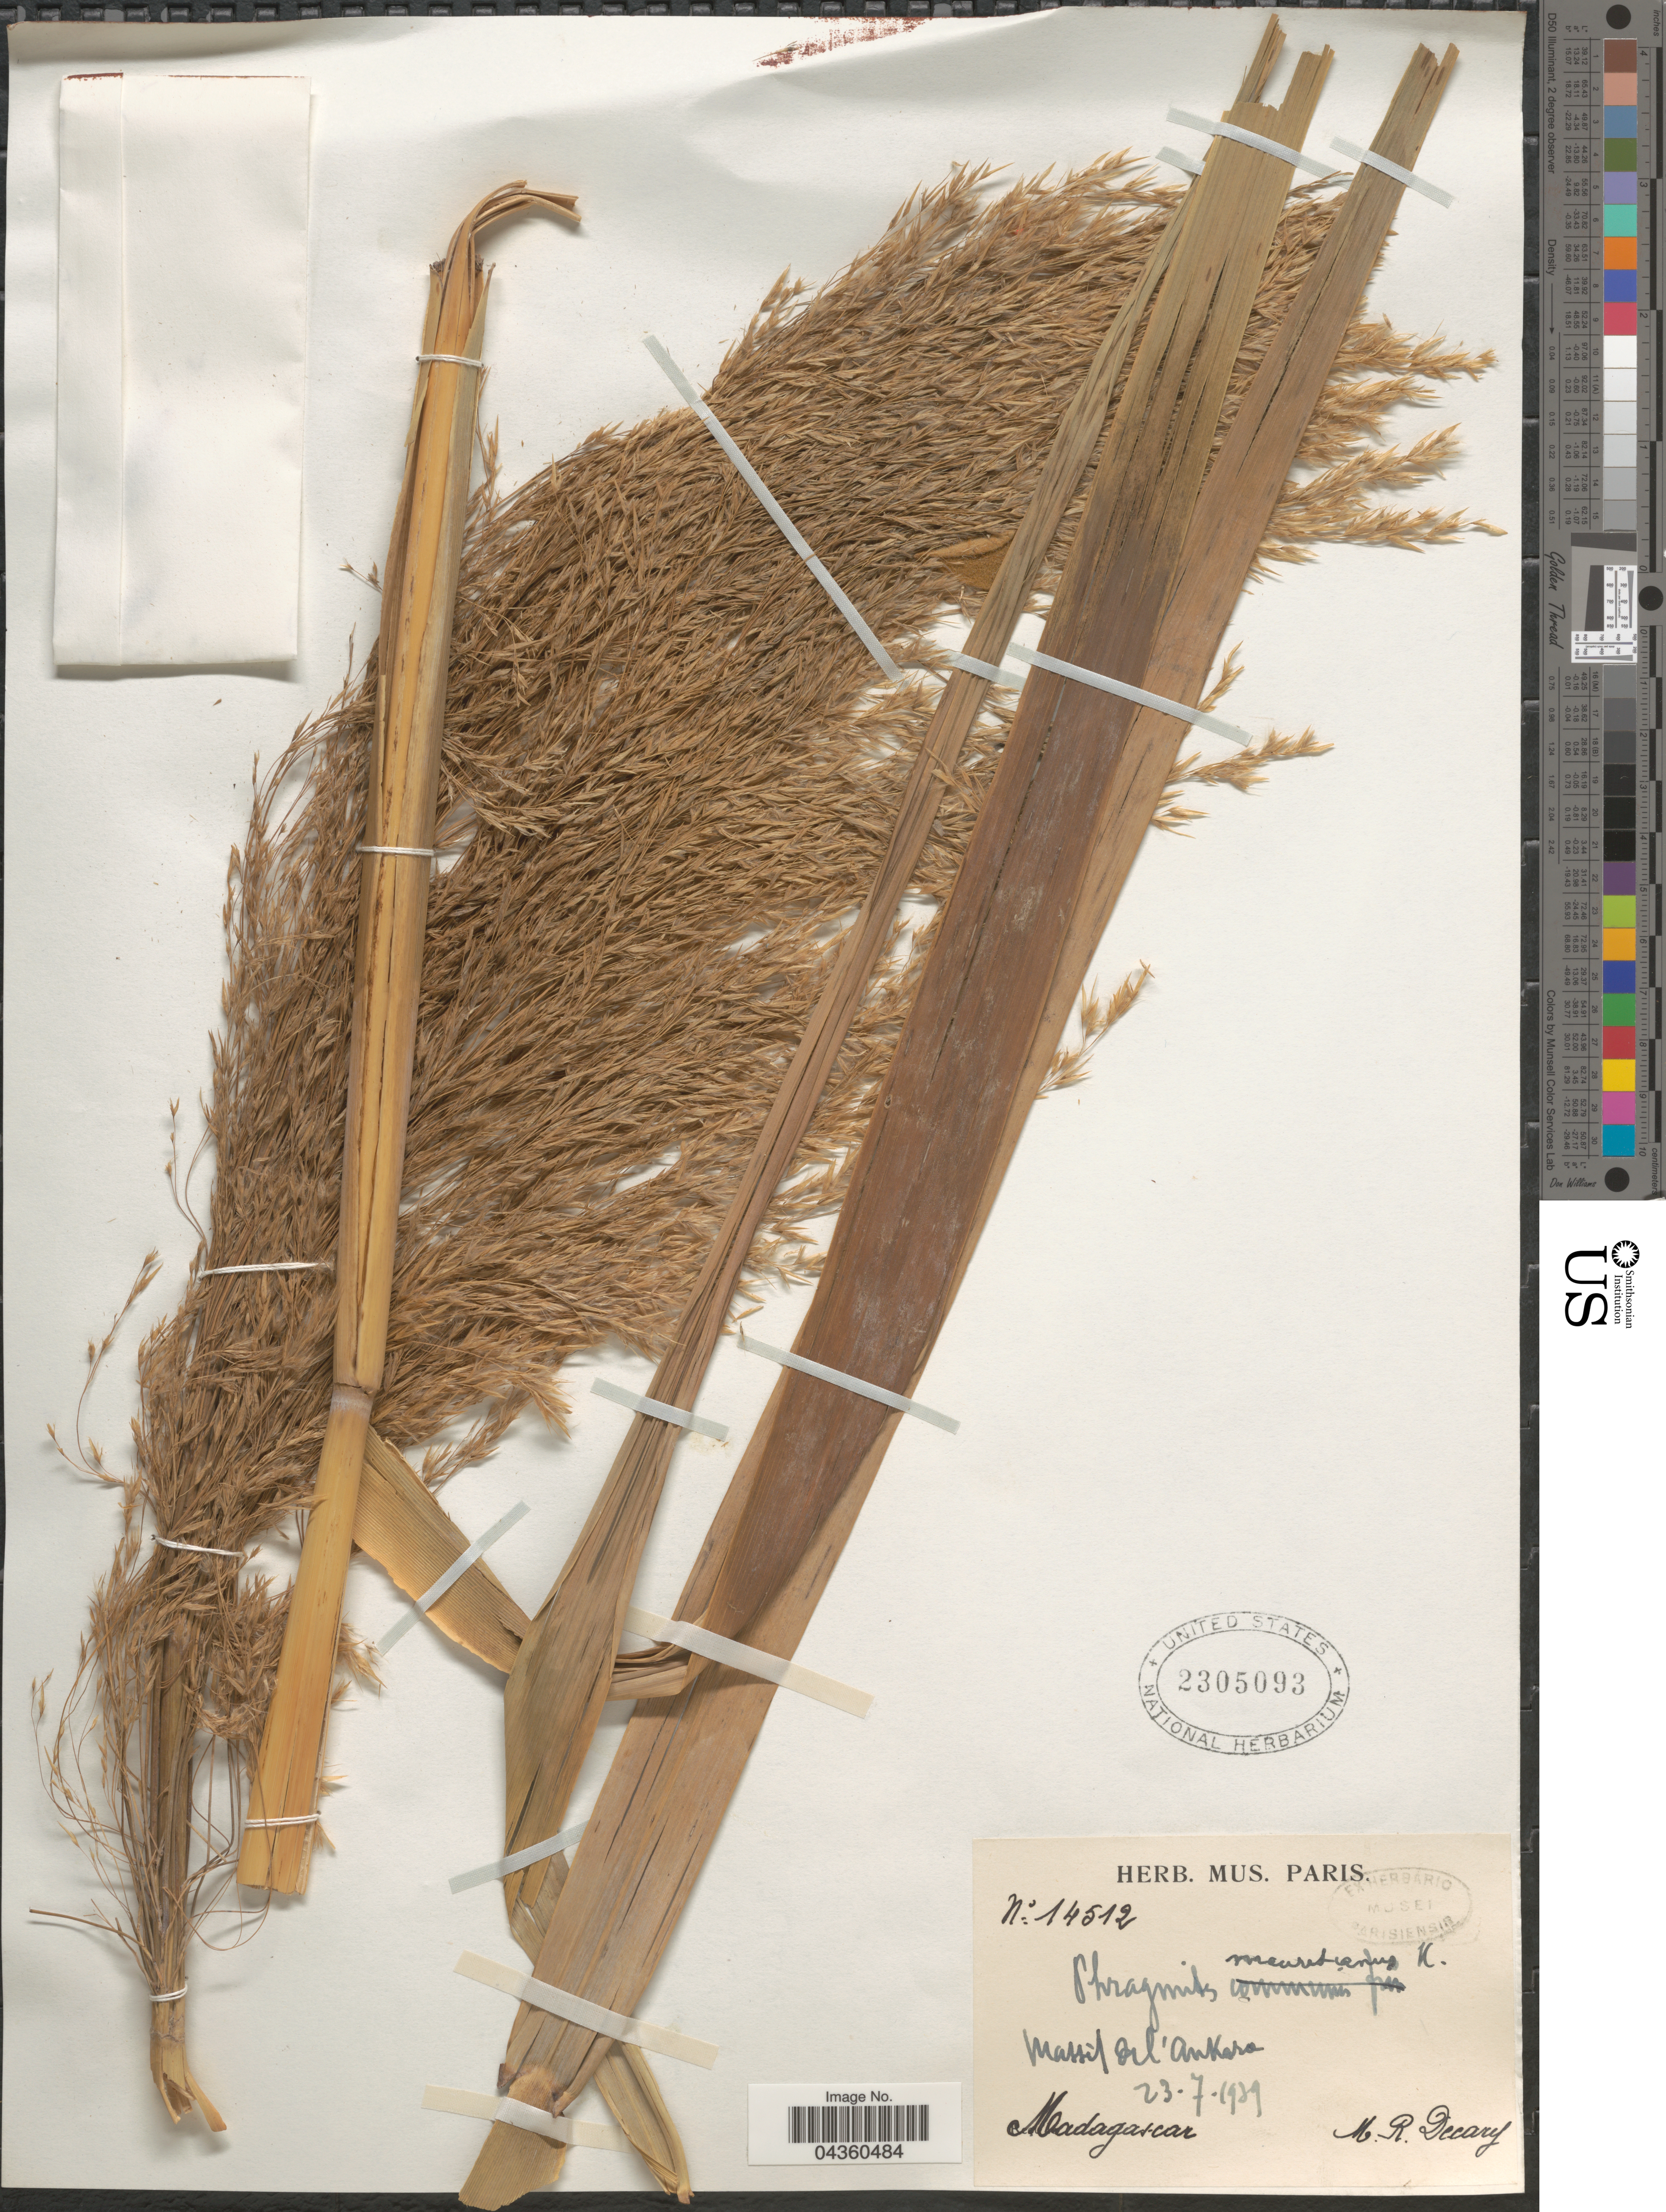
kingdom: Plantae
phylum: Tracheophyta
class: Liliopsida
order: Poales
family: Poaceae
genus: Phragmites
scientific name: Phragmites mauritianus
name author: Kunth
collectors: R. Decary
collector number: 14512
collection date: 1939-07-23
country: Madagascar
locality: Massif de l'Ankara.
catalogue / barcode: US 2305093